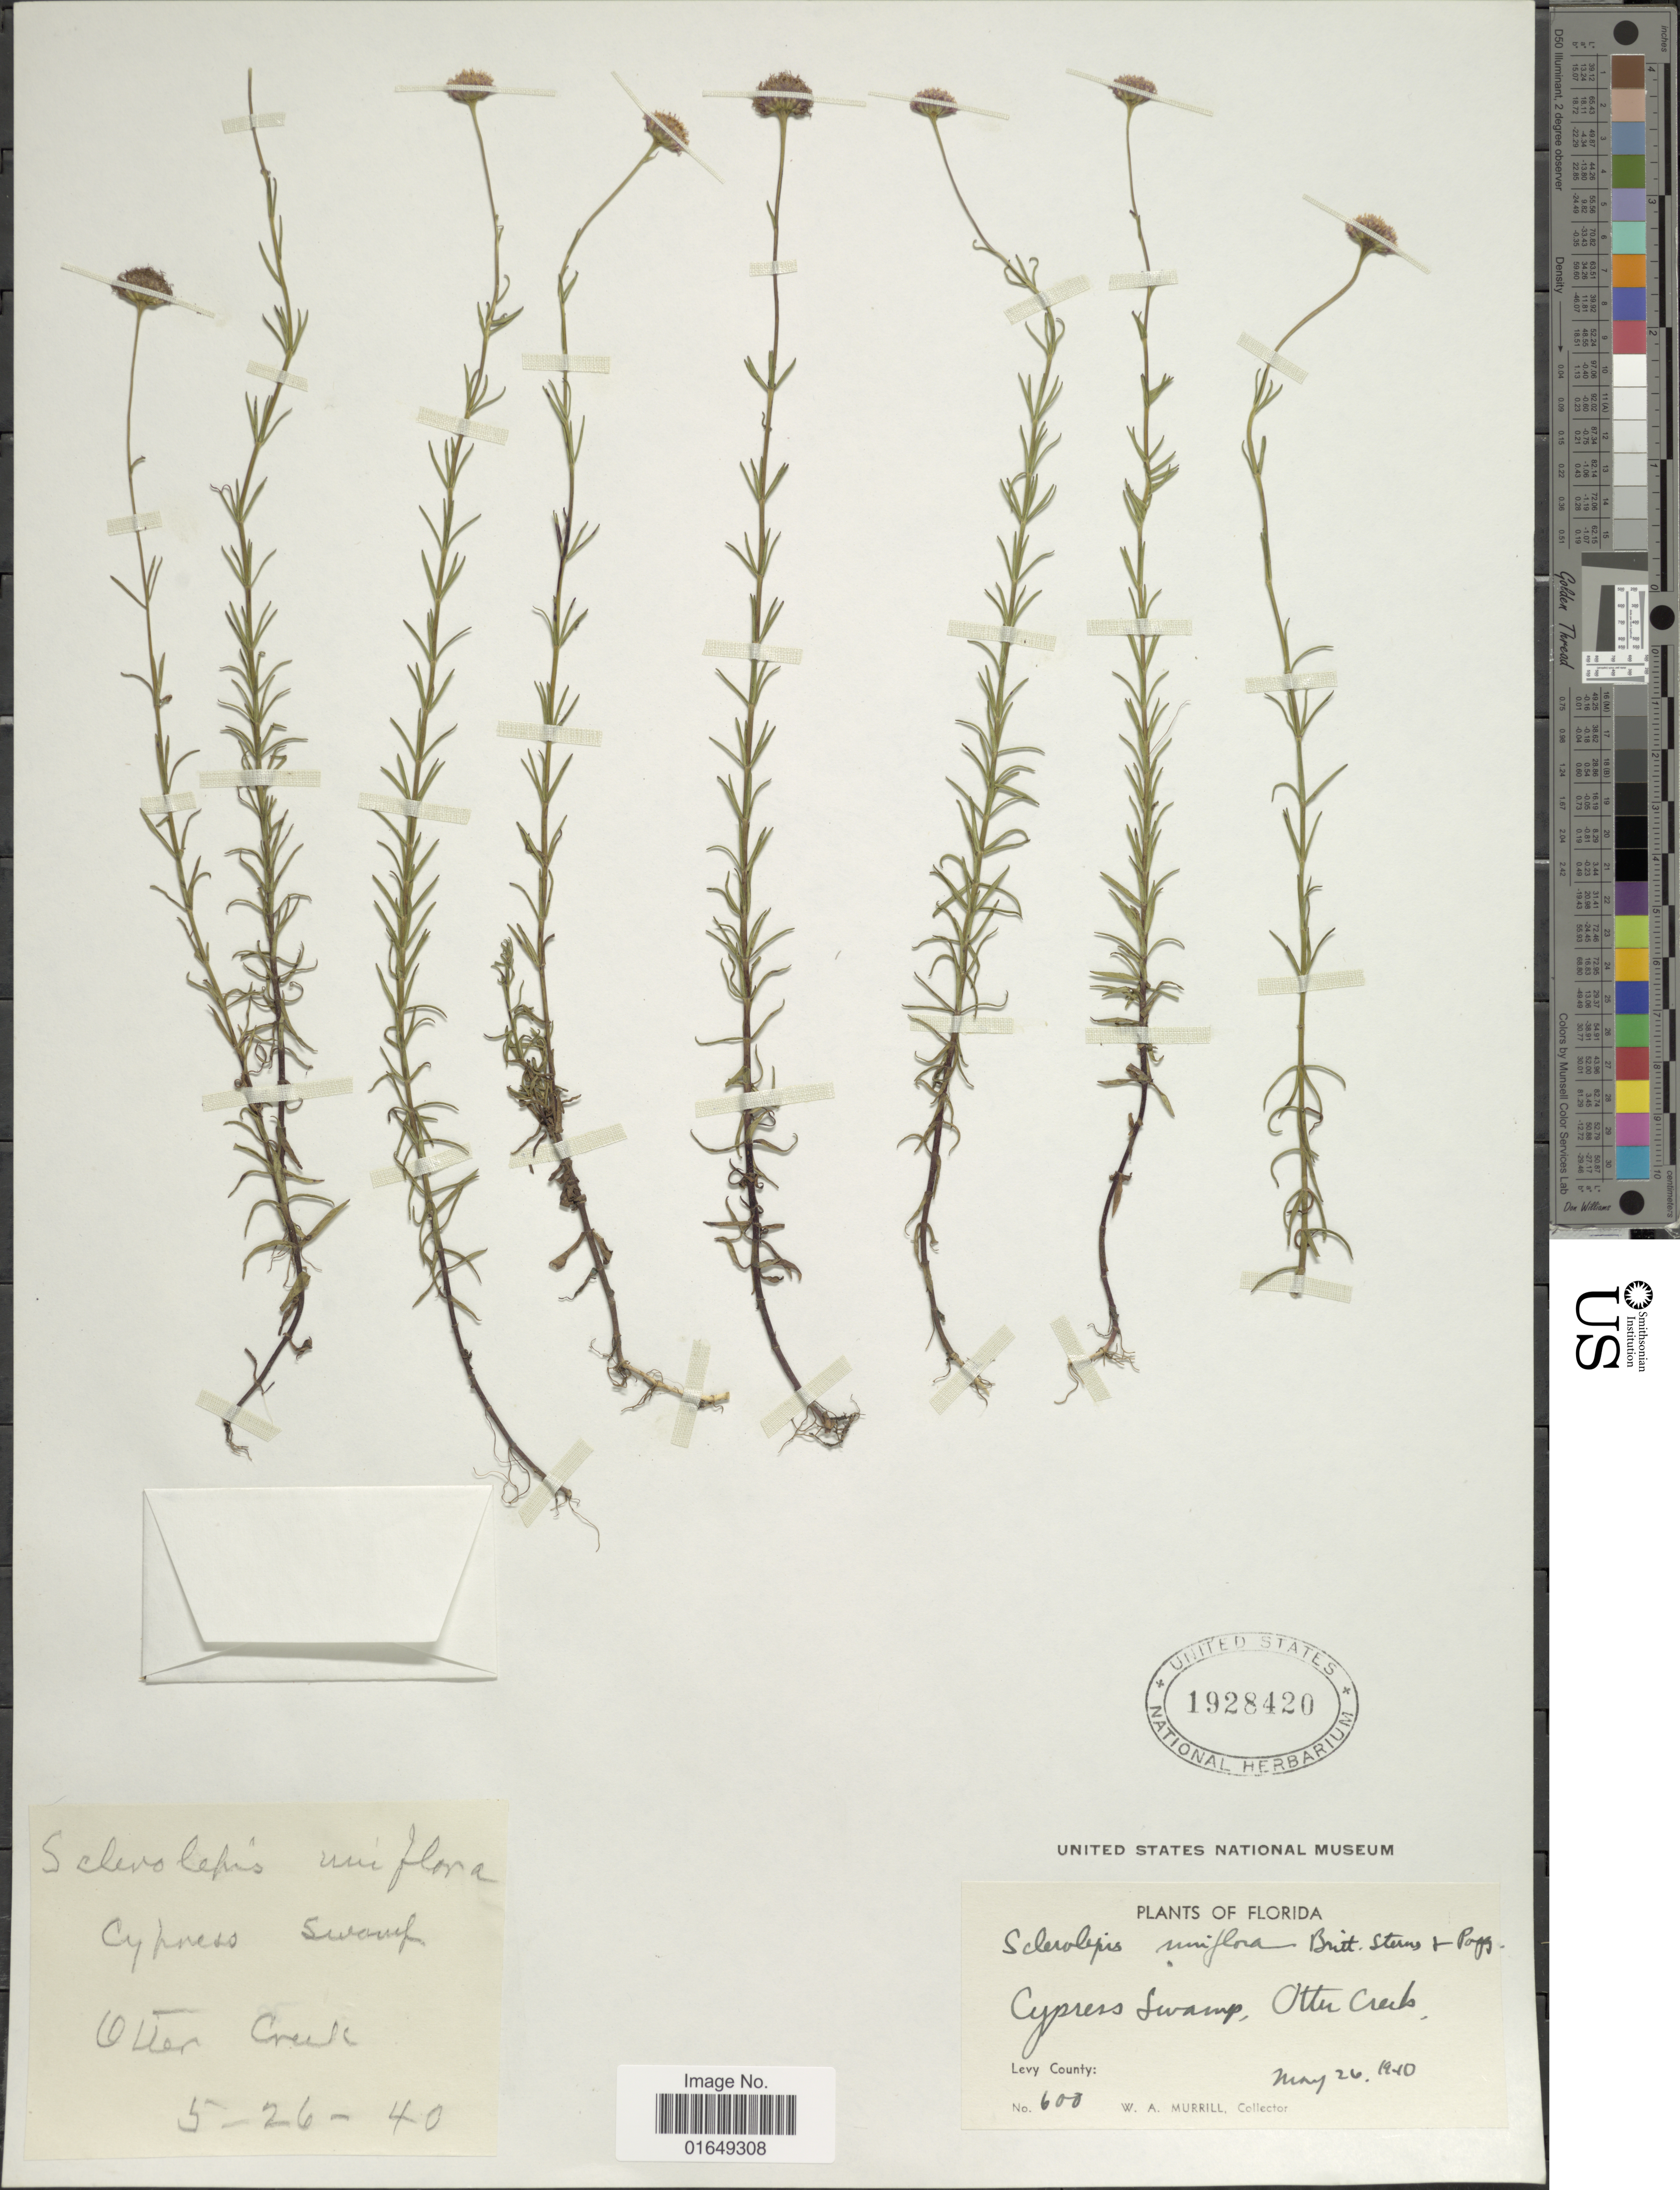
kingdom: Plantae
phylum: Tracheophyta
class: Magnoliopsida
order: Asterales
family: Asteraceae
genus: Sclerolepis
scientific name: Sclerolepis uniflora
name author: (Walter) Britton et al.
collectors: W. A. Murrill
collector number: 600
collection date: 1910-05-26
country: United States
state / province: Florida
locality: Cypress Swamp, Otter Creek, Levy County.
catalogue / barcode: US 1928420